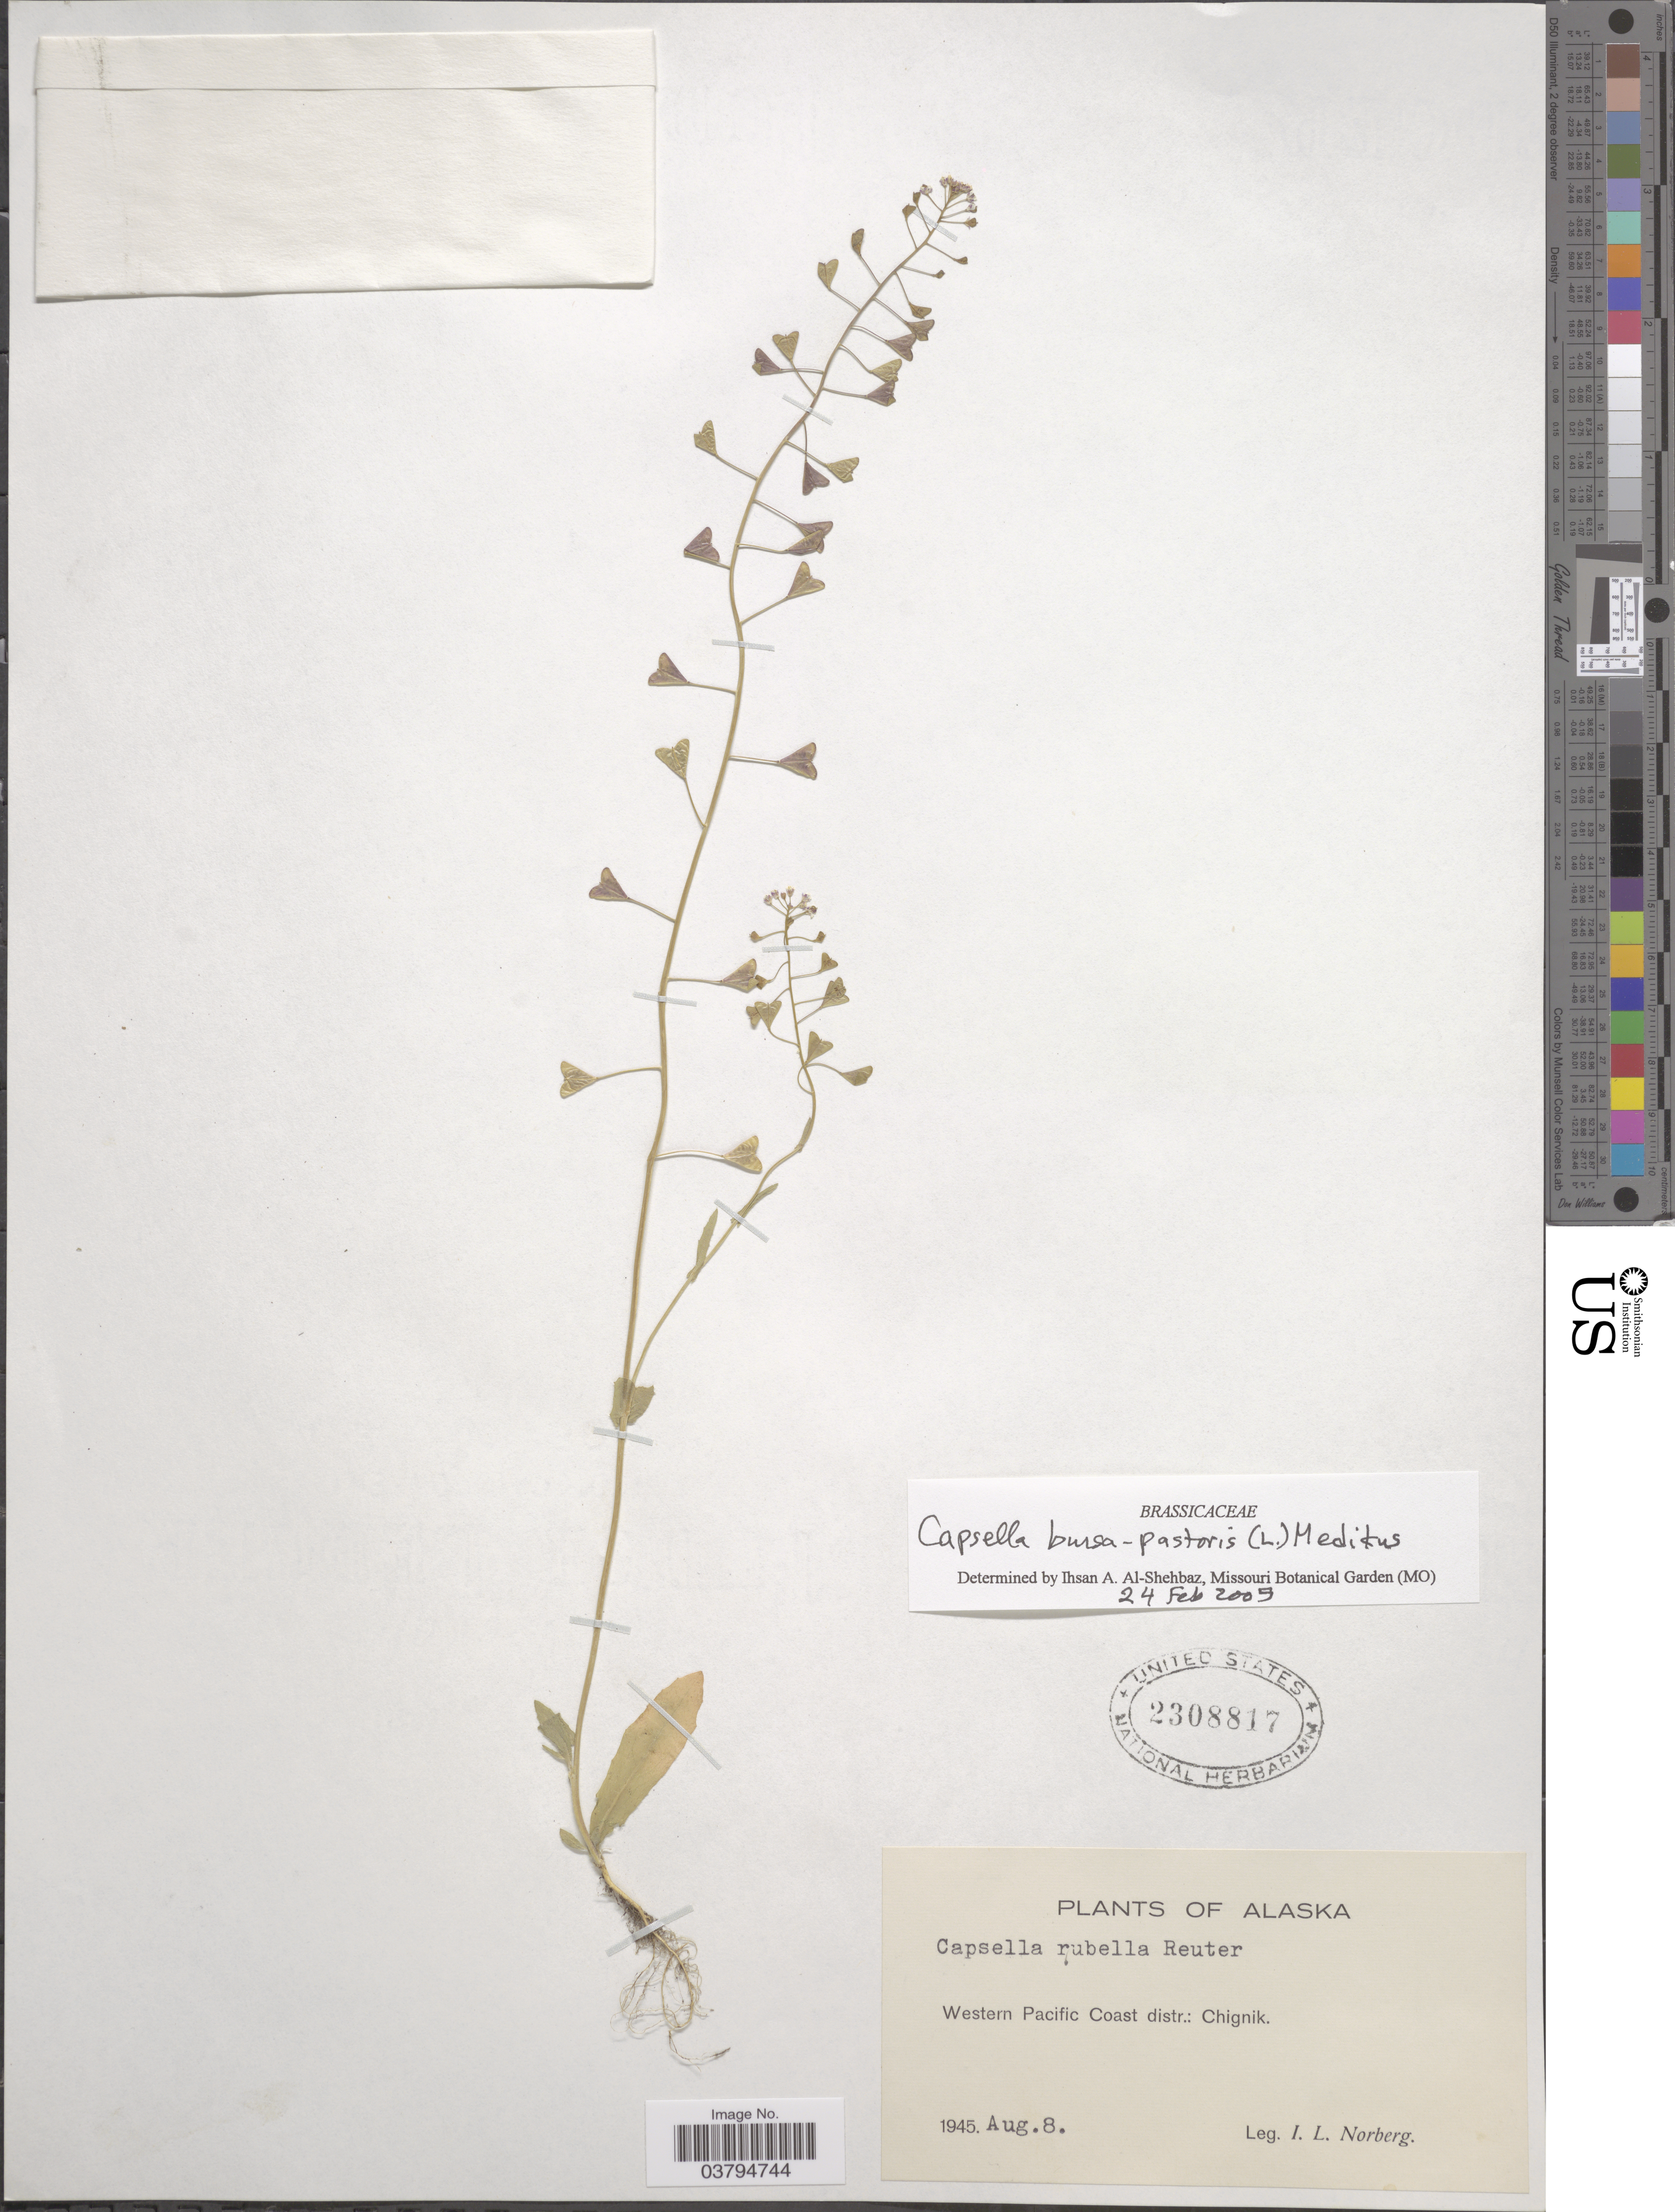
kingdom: Plantae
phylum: Tracheophyta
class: Magnoliopsida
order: Brassicales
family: Brassicaceae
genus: Capsella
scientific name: Capsella bursa-pastoris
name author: (L.) Medik.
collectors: I. Norberg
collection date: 1945-08-08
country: United States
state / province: Alaska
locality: Western Pacific Coast distr.: Chignik.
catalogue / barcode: US 2308817